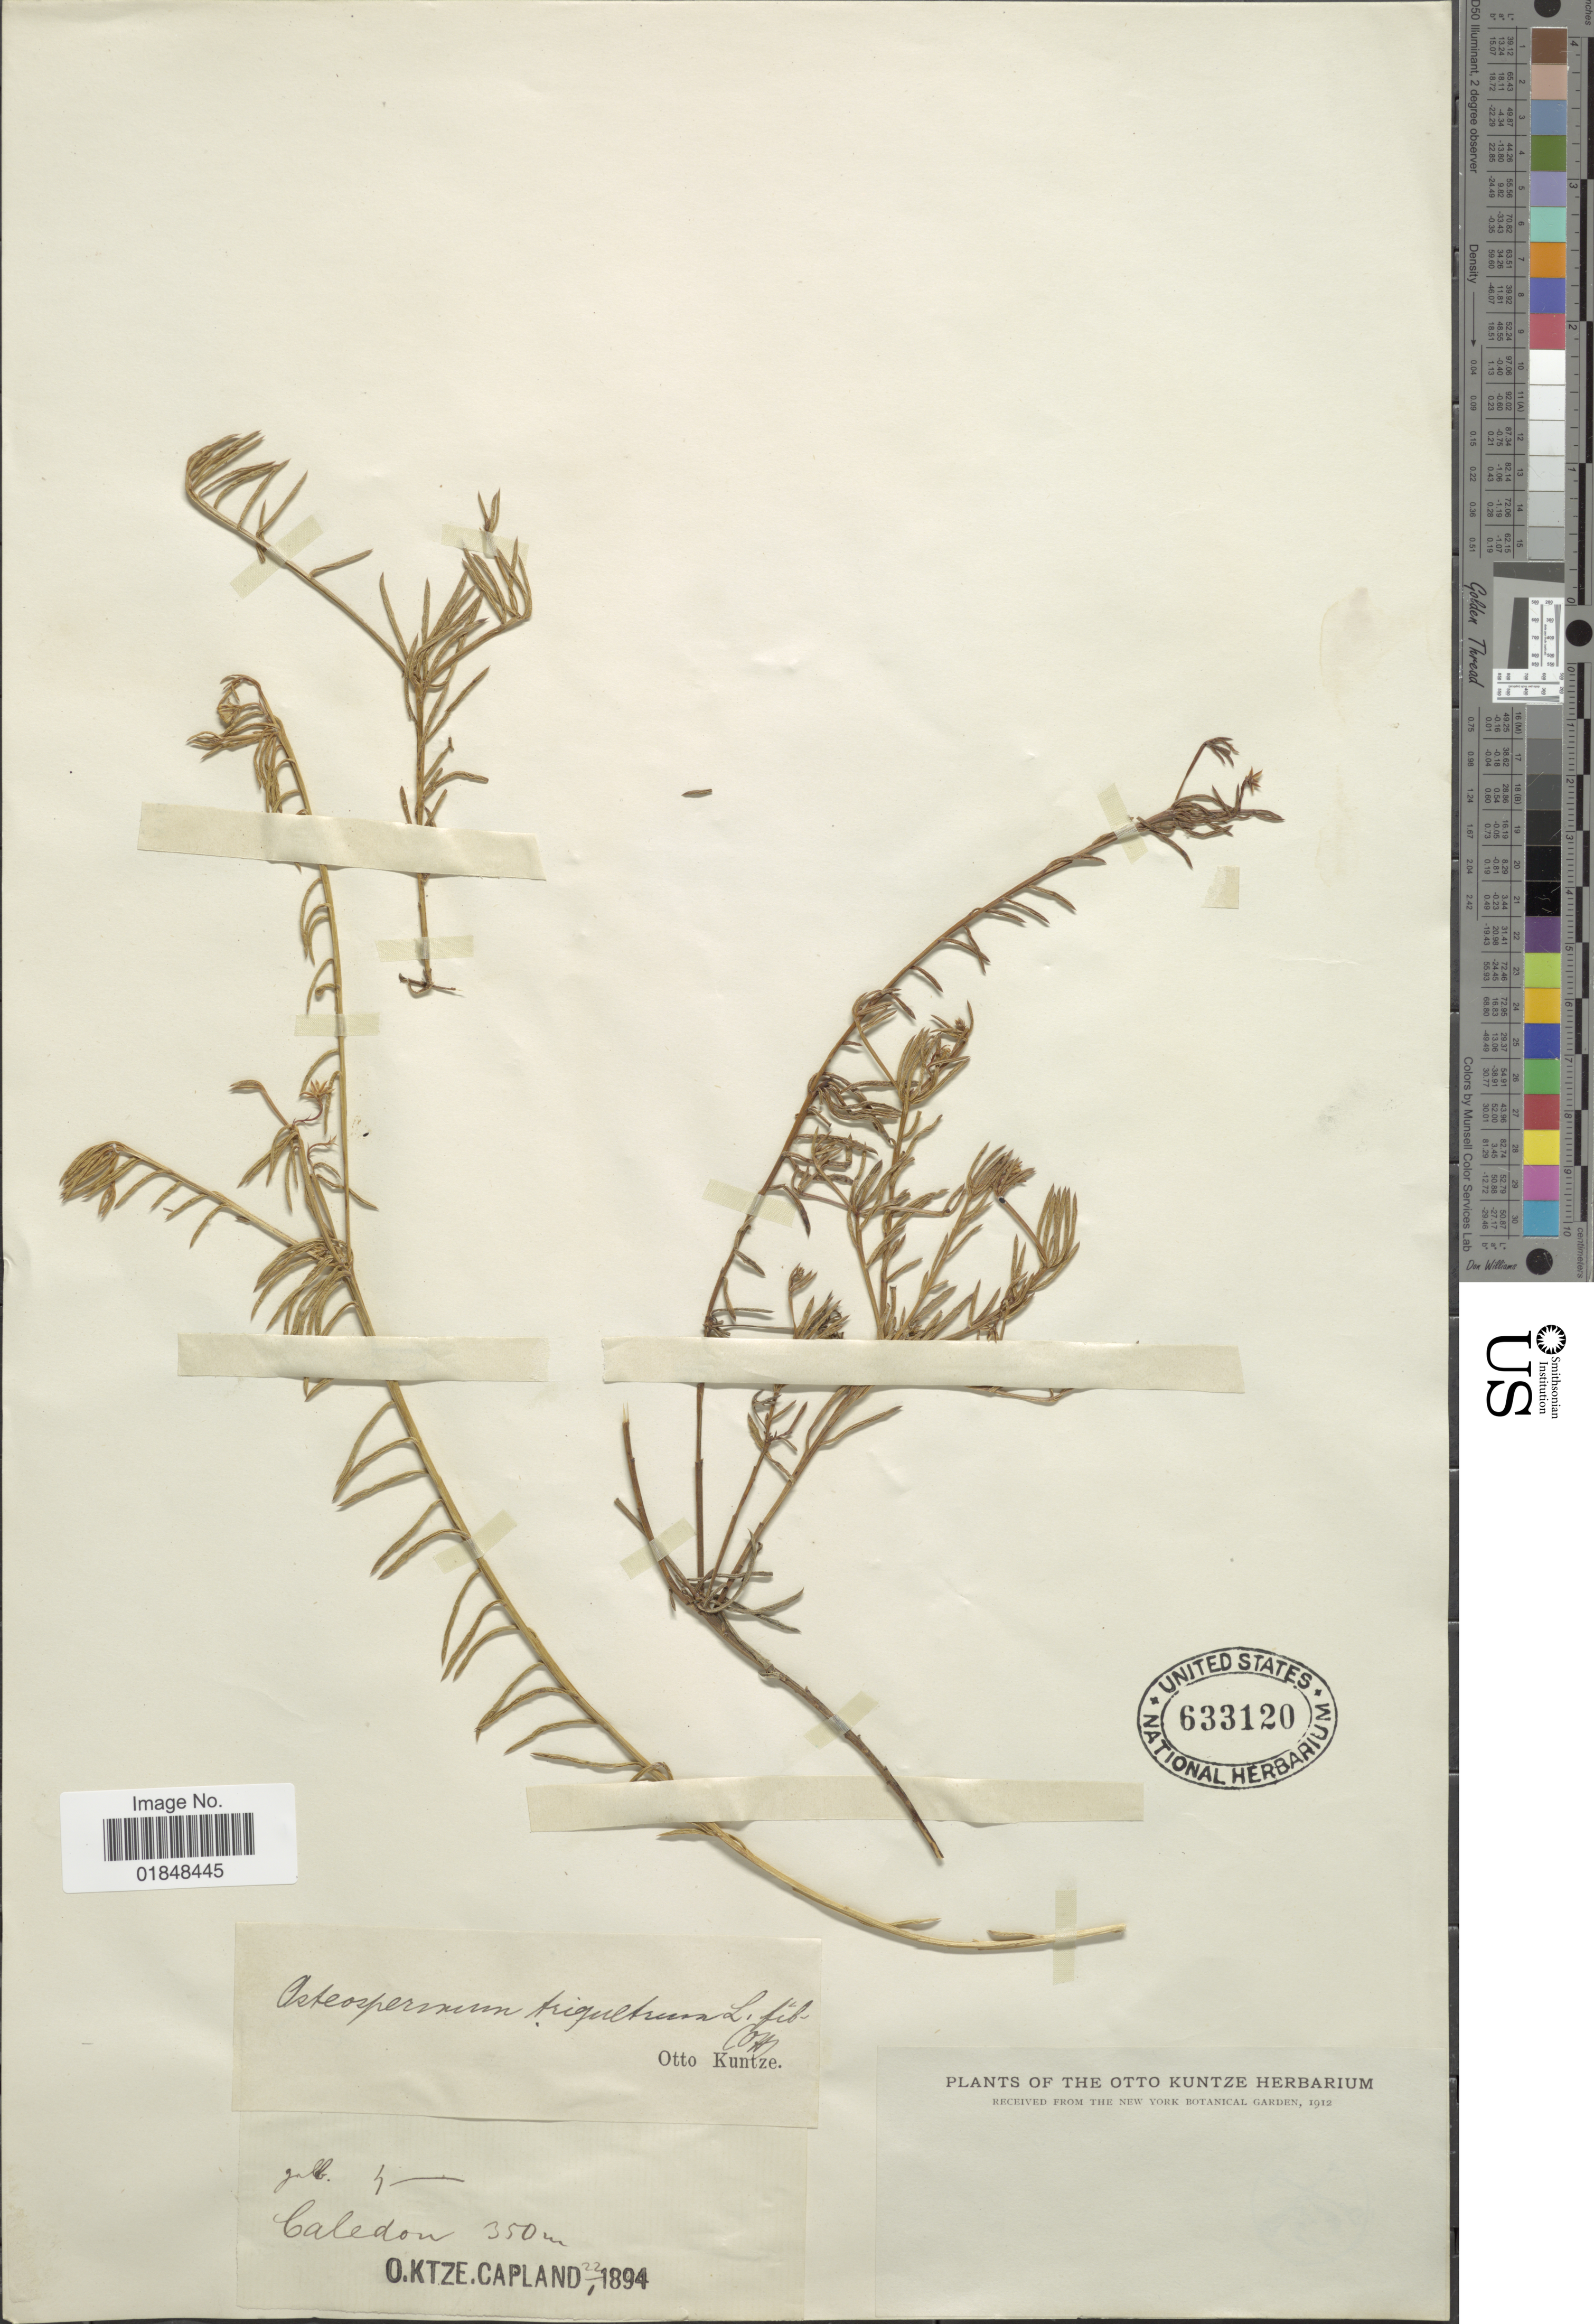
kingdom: Plantae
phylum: Tracheophyta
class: Magnoliopsida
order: Asterales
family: Asteraceae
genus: Osteospermum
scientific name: Osteospermum triquetrum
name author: L. f.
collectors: C.E.O. Kuntze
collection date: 1894-01-22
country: South Africa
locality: Caledon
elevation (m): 350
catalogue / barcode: US 633120